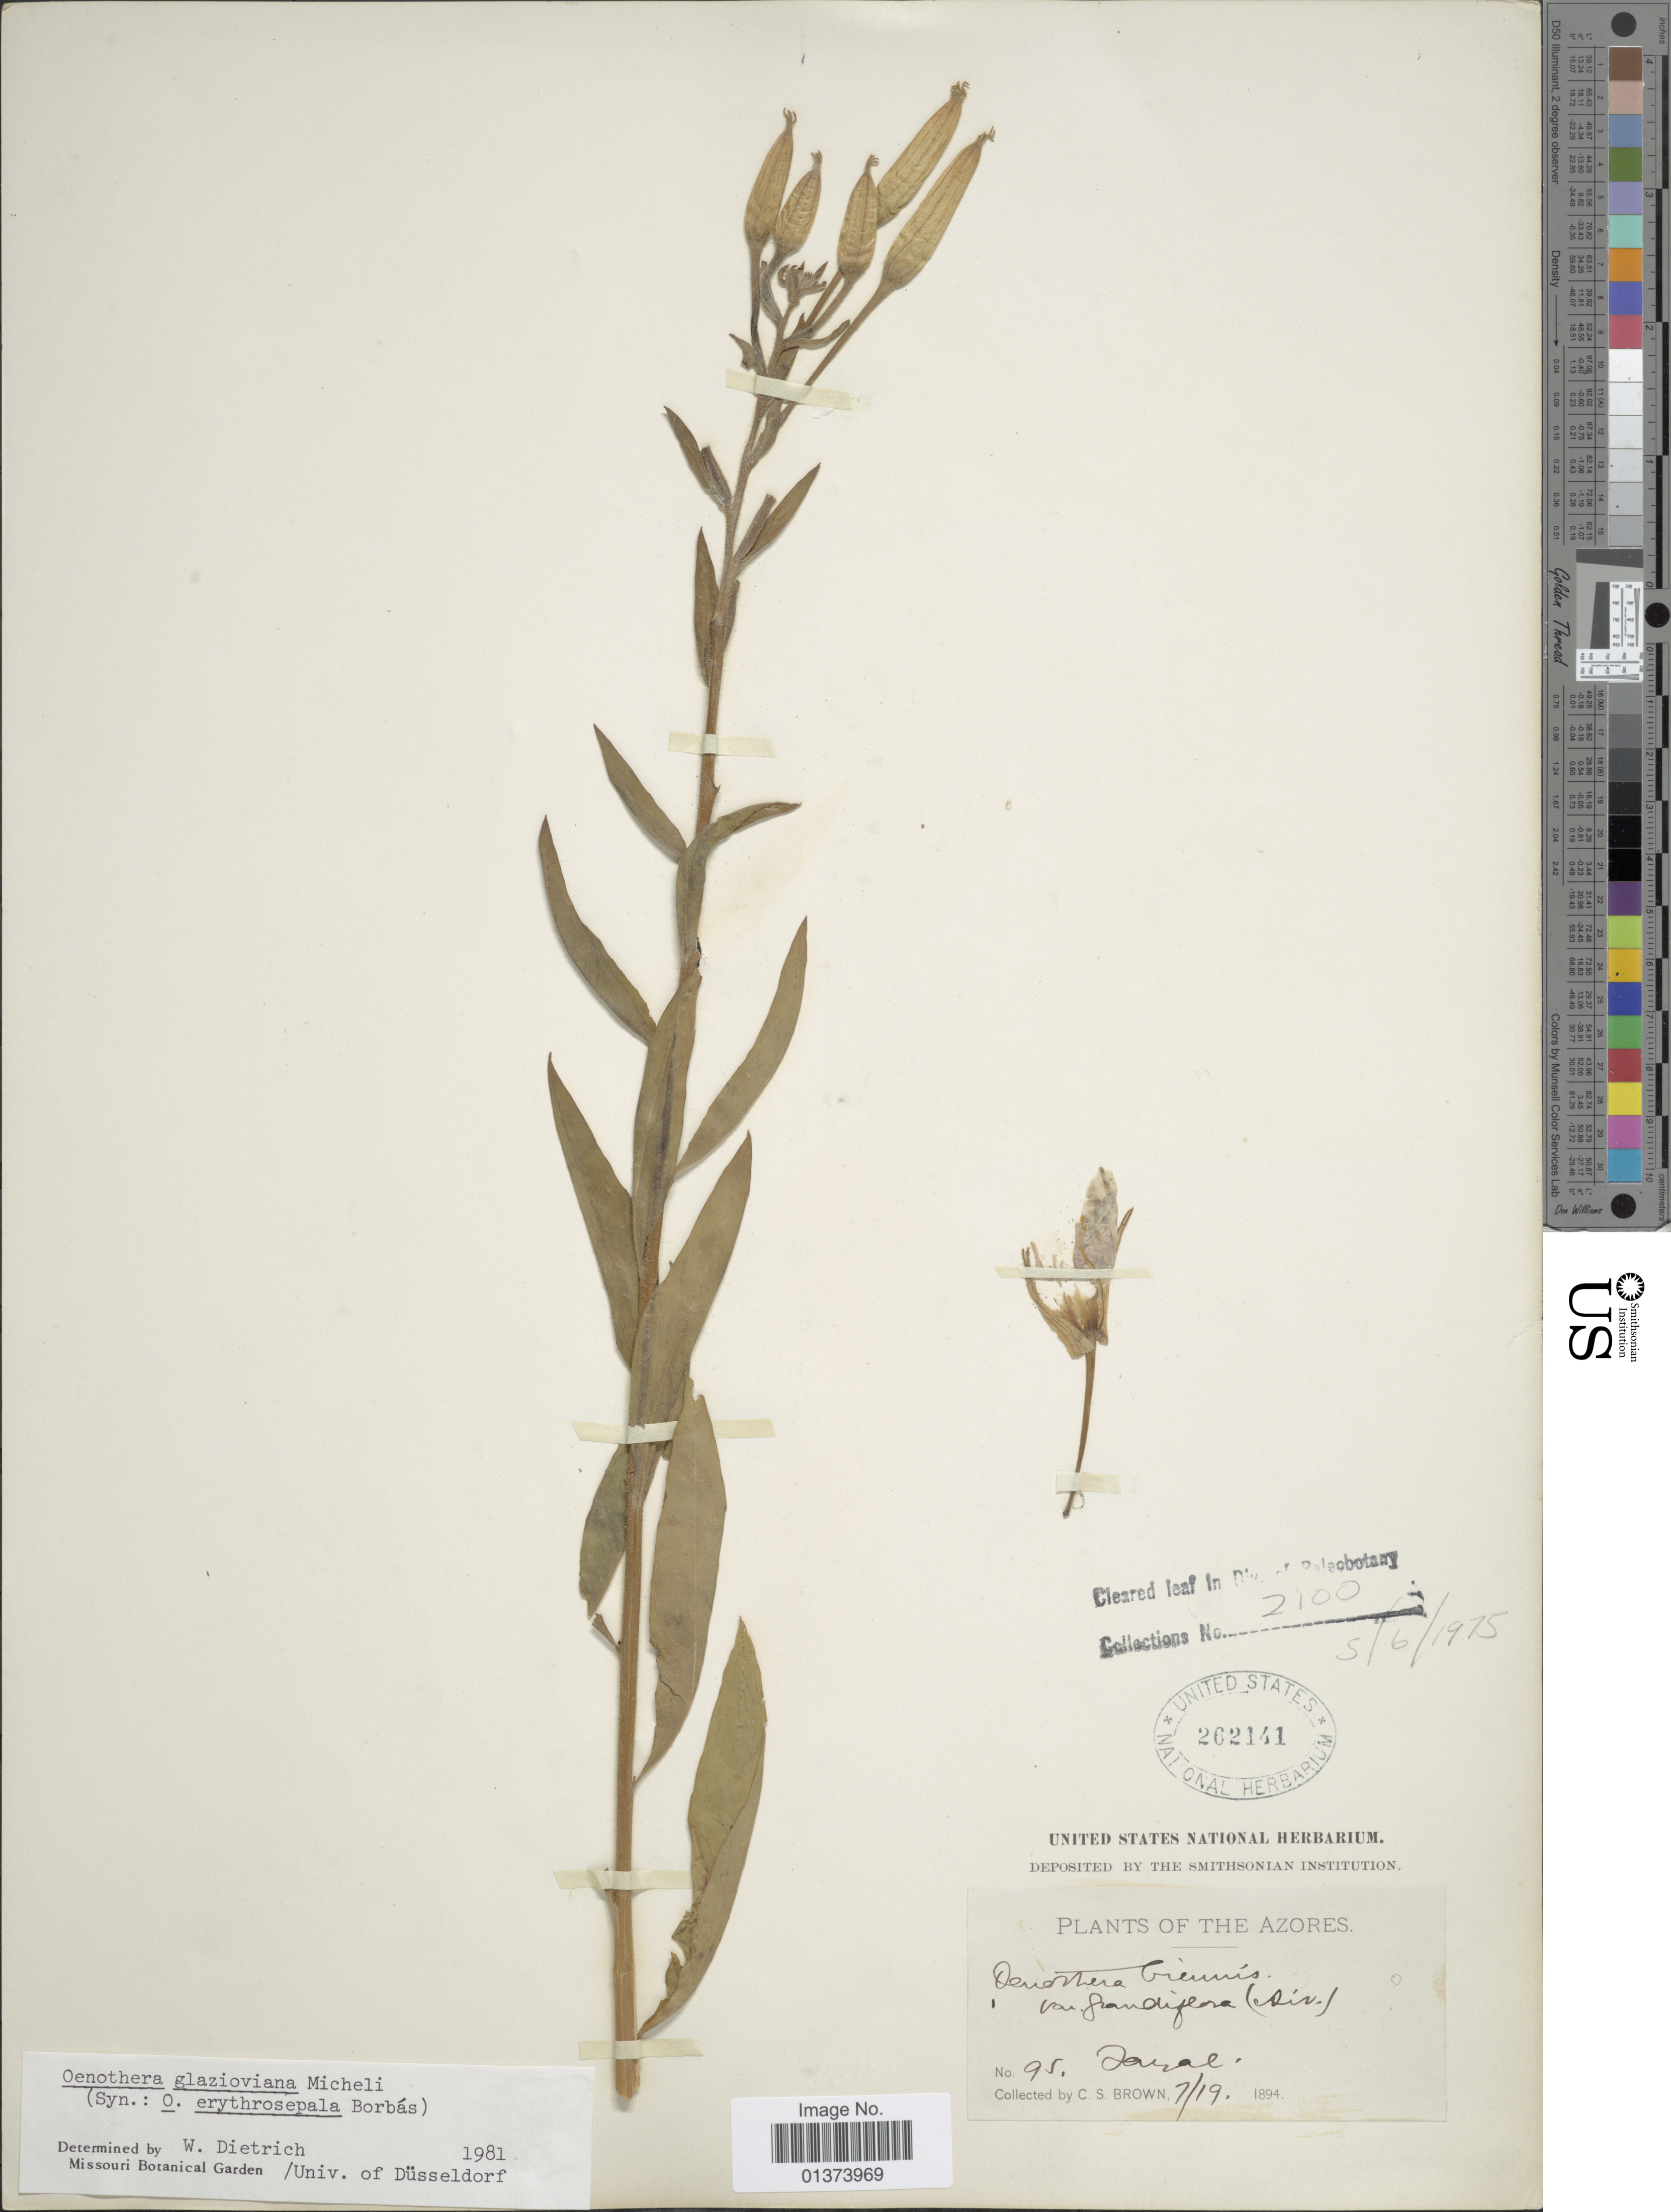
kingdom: Plantae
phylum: Tracheophyta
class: Magnoliopsida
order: Myrtales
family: Onagraceae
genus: Oenothera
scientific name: Oenothera glazioviana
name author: Micheli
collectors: C. S. Brown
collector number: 95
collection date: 1894-07-19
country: Portugal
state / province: Azores (Aut. Reg.)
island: Faial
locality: Jayal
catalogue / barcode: US 262141